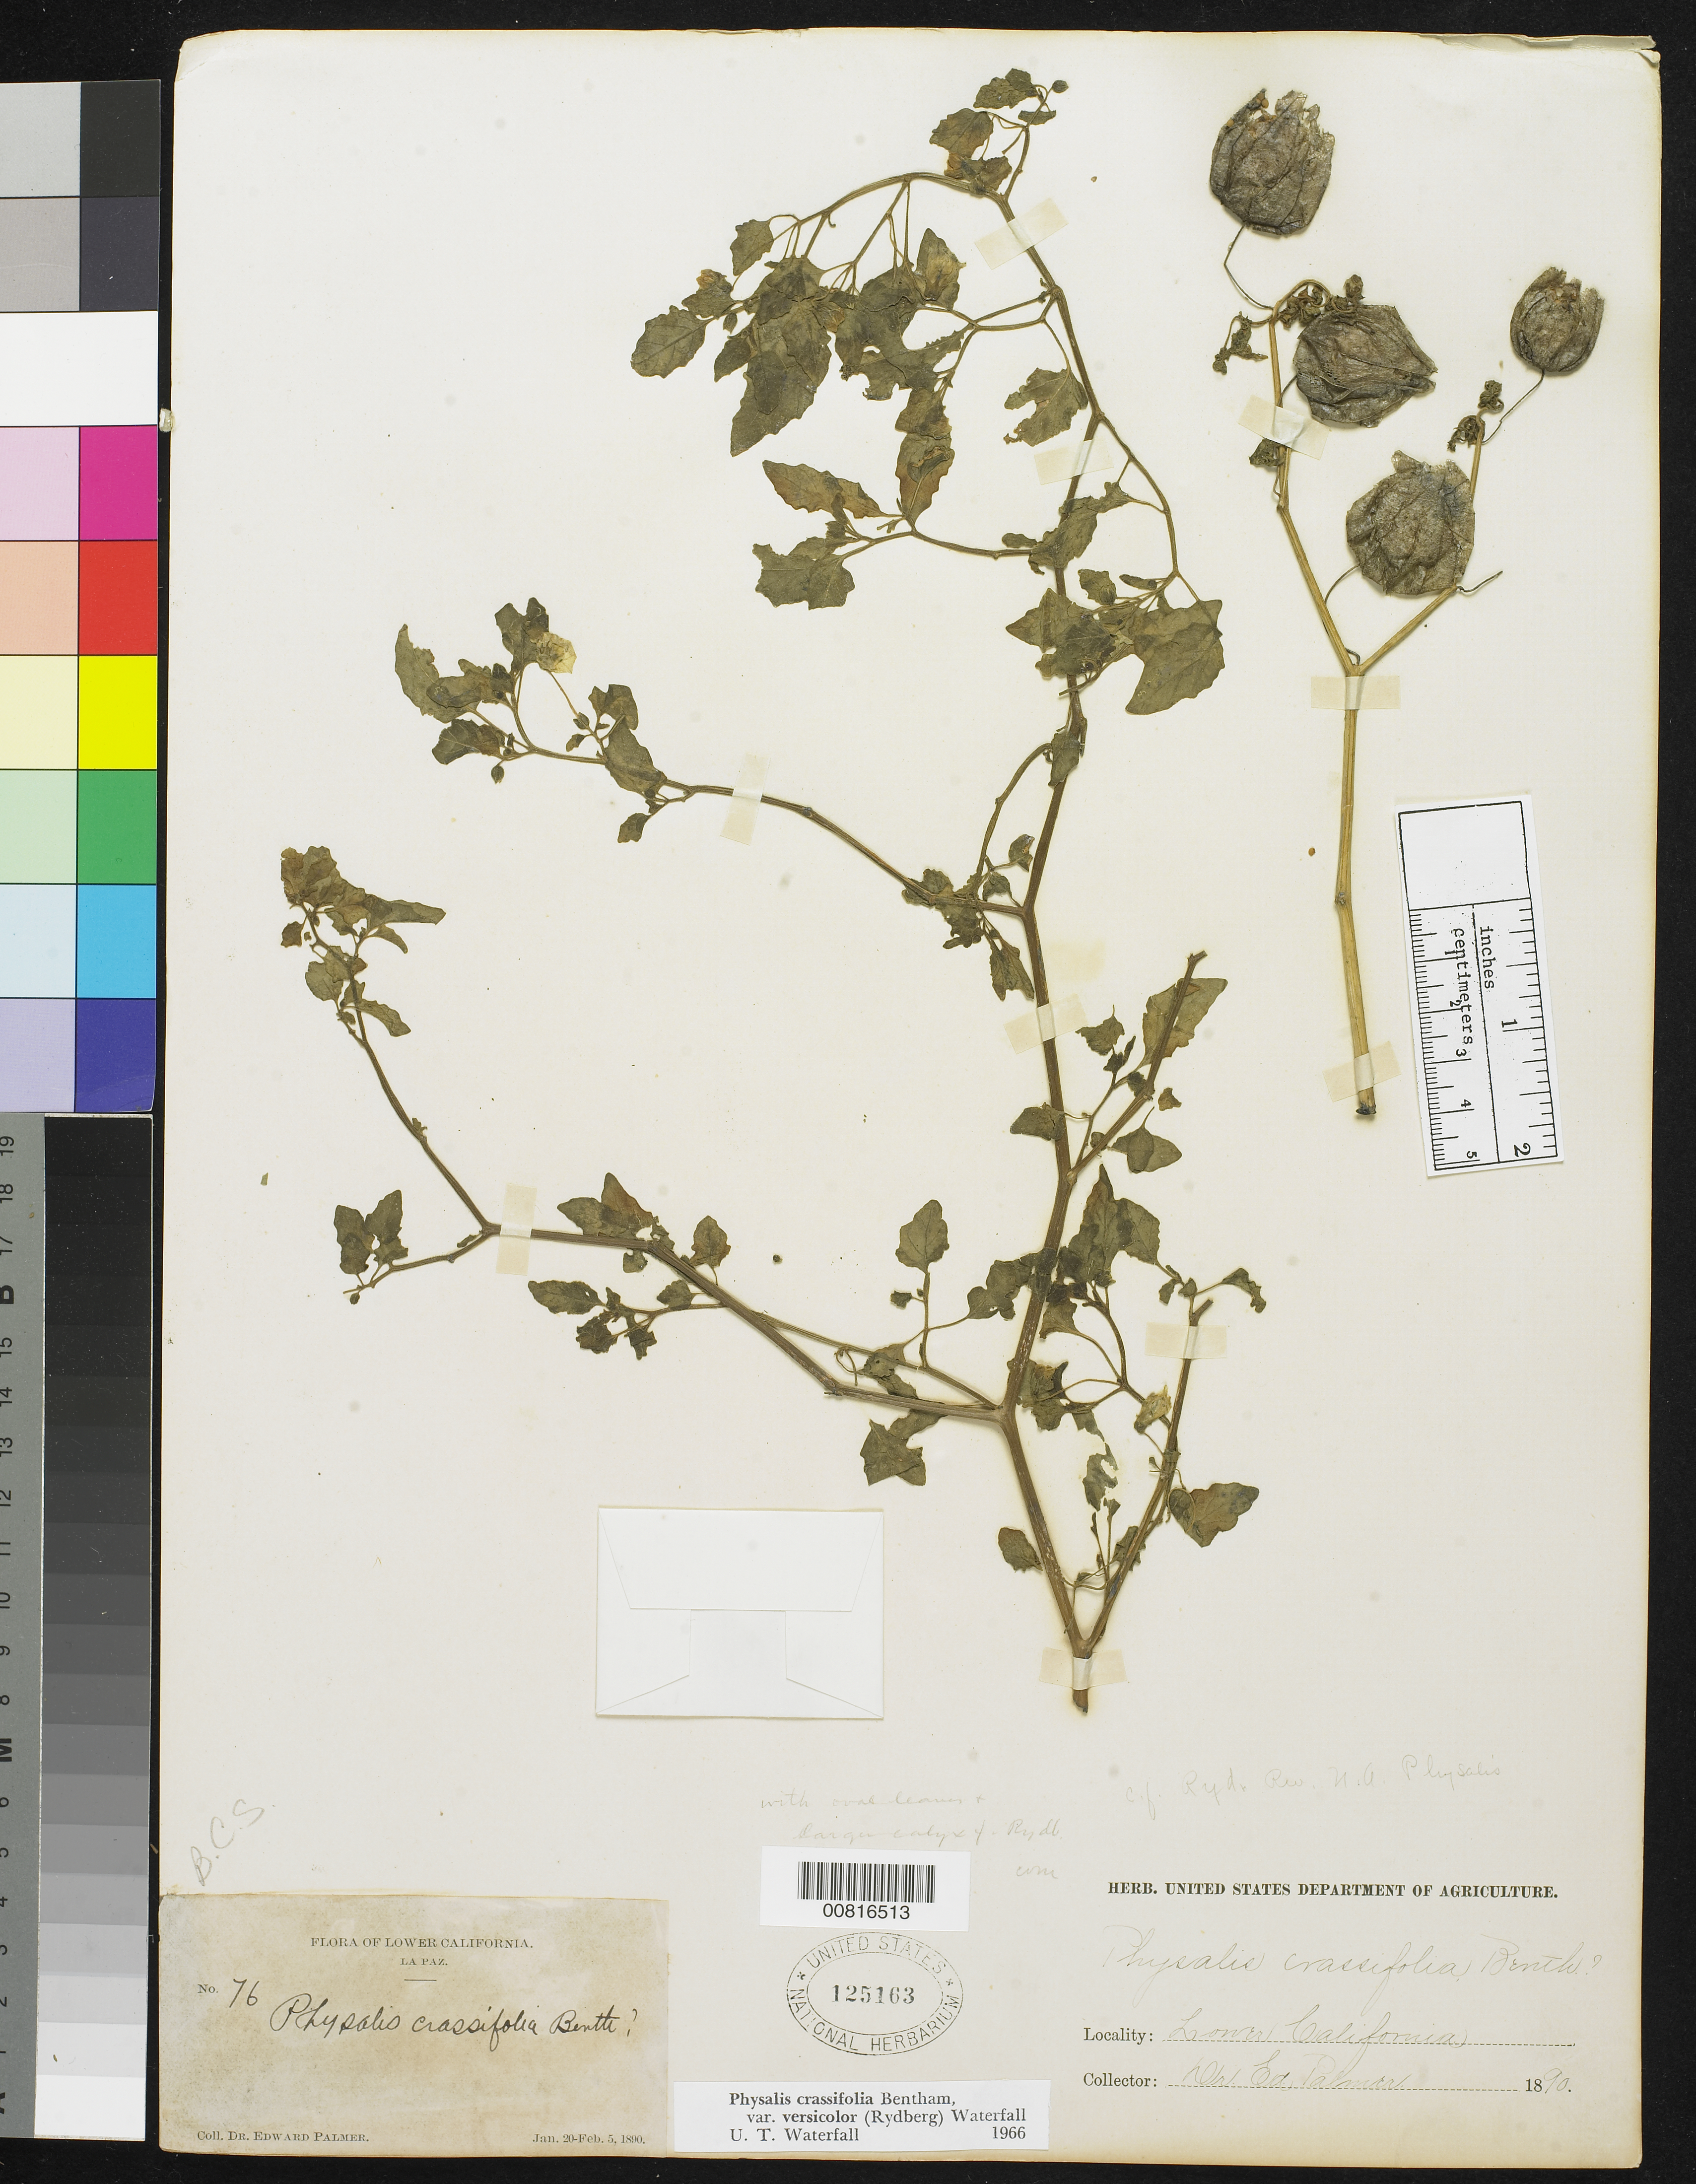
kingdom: Plantae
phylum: Tracheophyta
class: Magnoliopsida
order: Solanales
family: Solanaceae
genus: Physalis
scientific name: Physalis crassifolia var. versicolor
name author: Benth.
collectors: E. Palmer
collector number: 76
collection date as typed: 20 Jan 1890 to 05 Feb 1890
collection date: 1890-01-20/1890-02-05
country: Mexico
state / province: Baja California Sur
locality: La Paz, Baja California Sur.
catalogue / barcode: US 125163